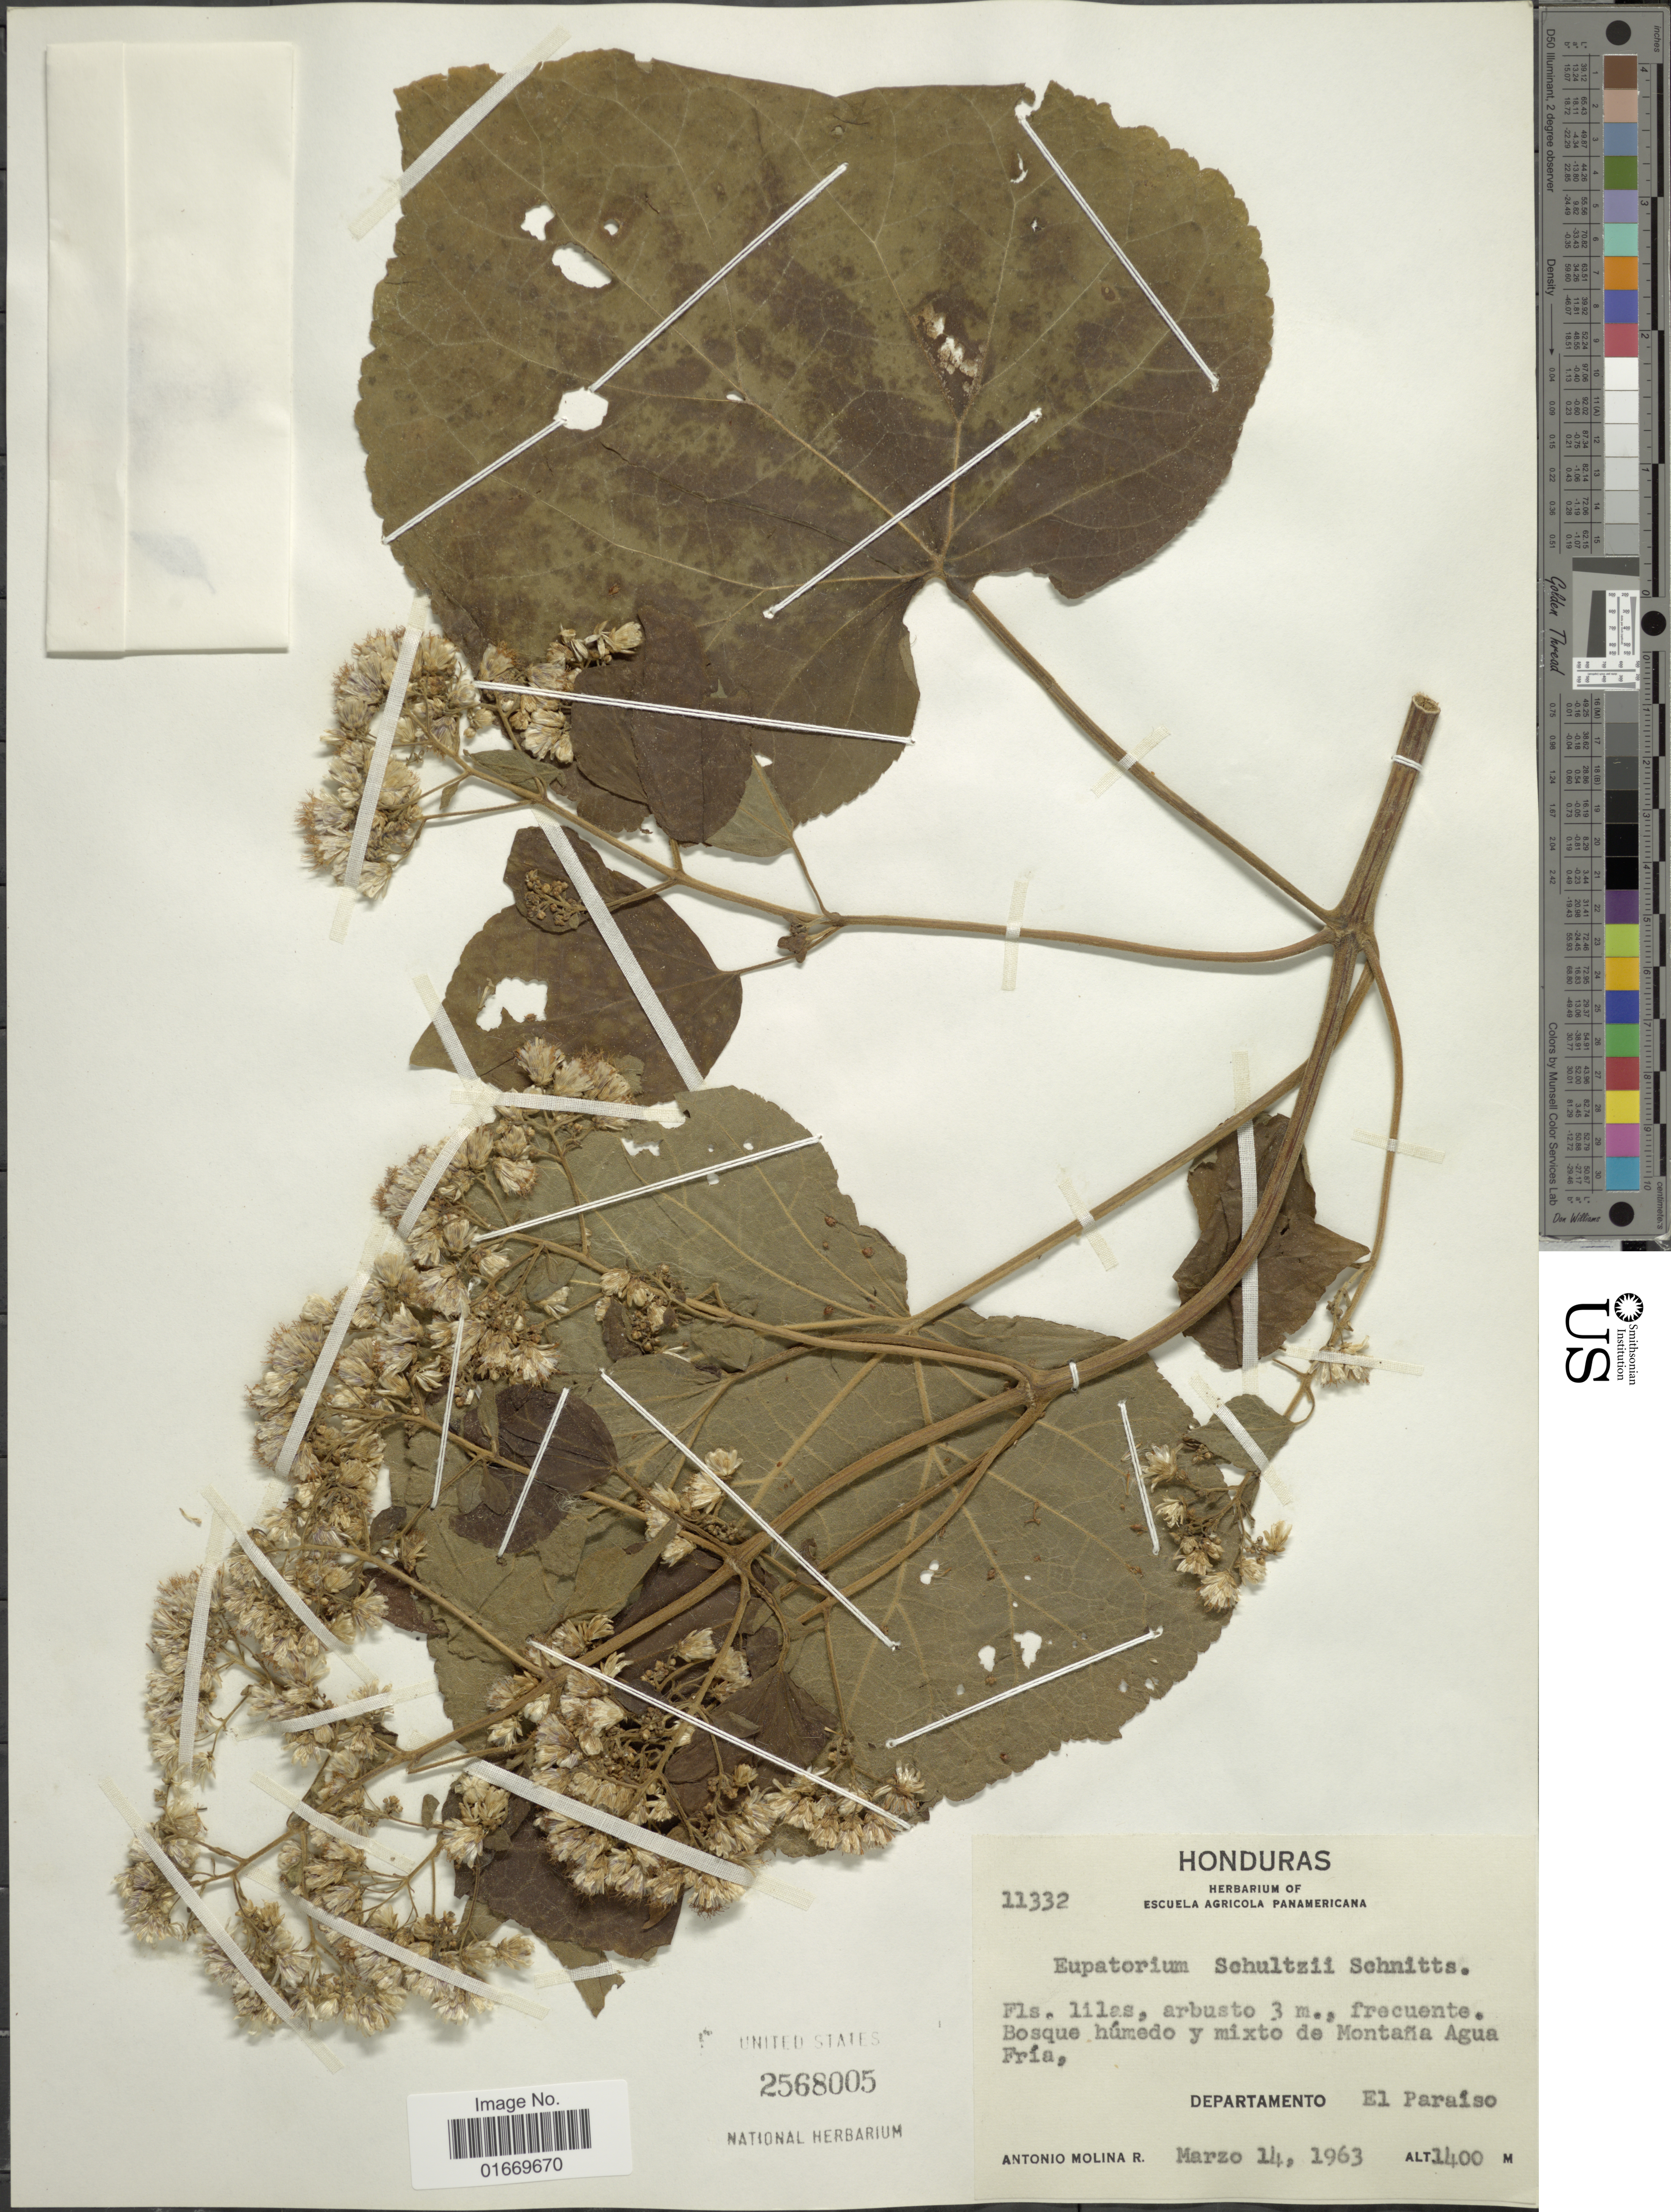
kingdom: Plantae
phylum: Tracheophyta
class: Magnoliopsida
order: Asterales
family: Asteraceae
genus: Peteravenia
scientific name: Peteravenia schultzii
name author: (Schnittsp.) R.M. King & H. Rob.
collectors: A. Molina R.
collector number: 11332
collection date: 1963-03-14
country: Honduras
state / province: El Paraíso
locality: Honduras. Bosque humedo y mixto de Montaña Agua Fria. Departamento El Paraiso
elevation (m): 1400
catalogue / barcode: US 2568005